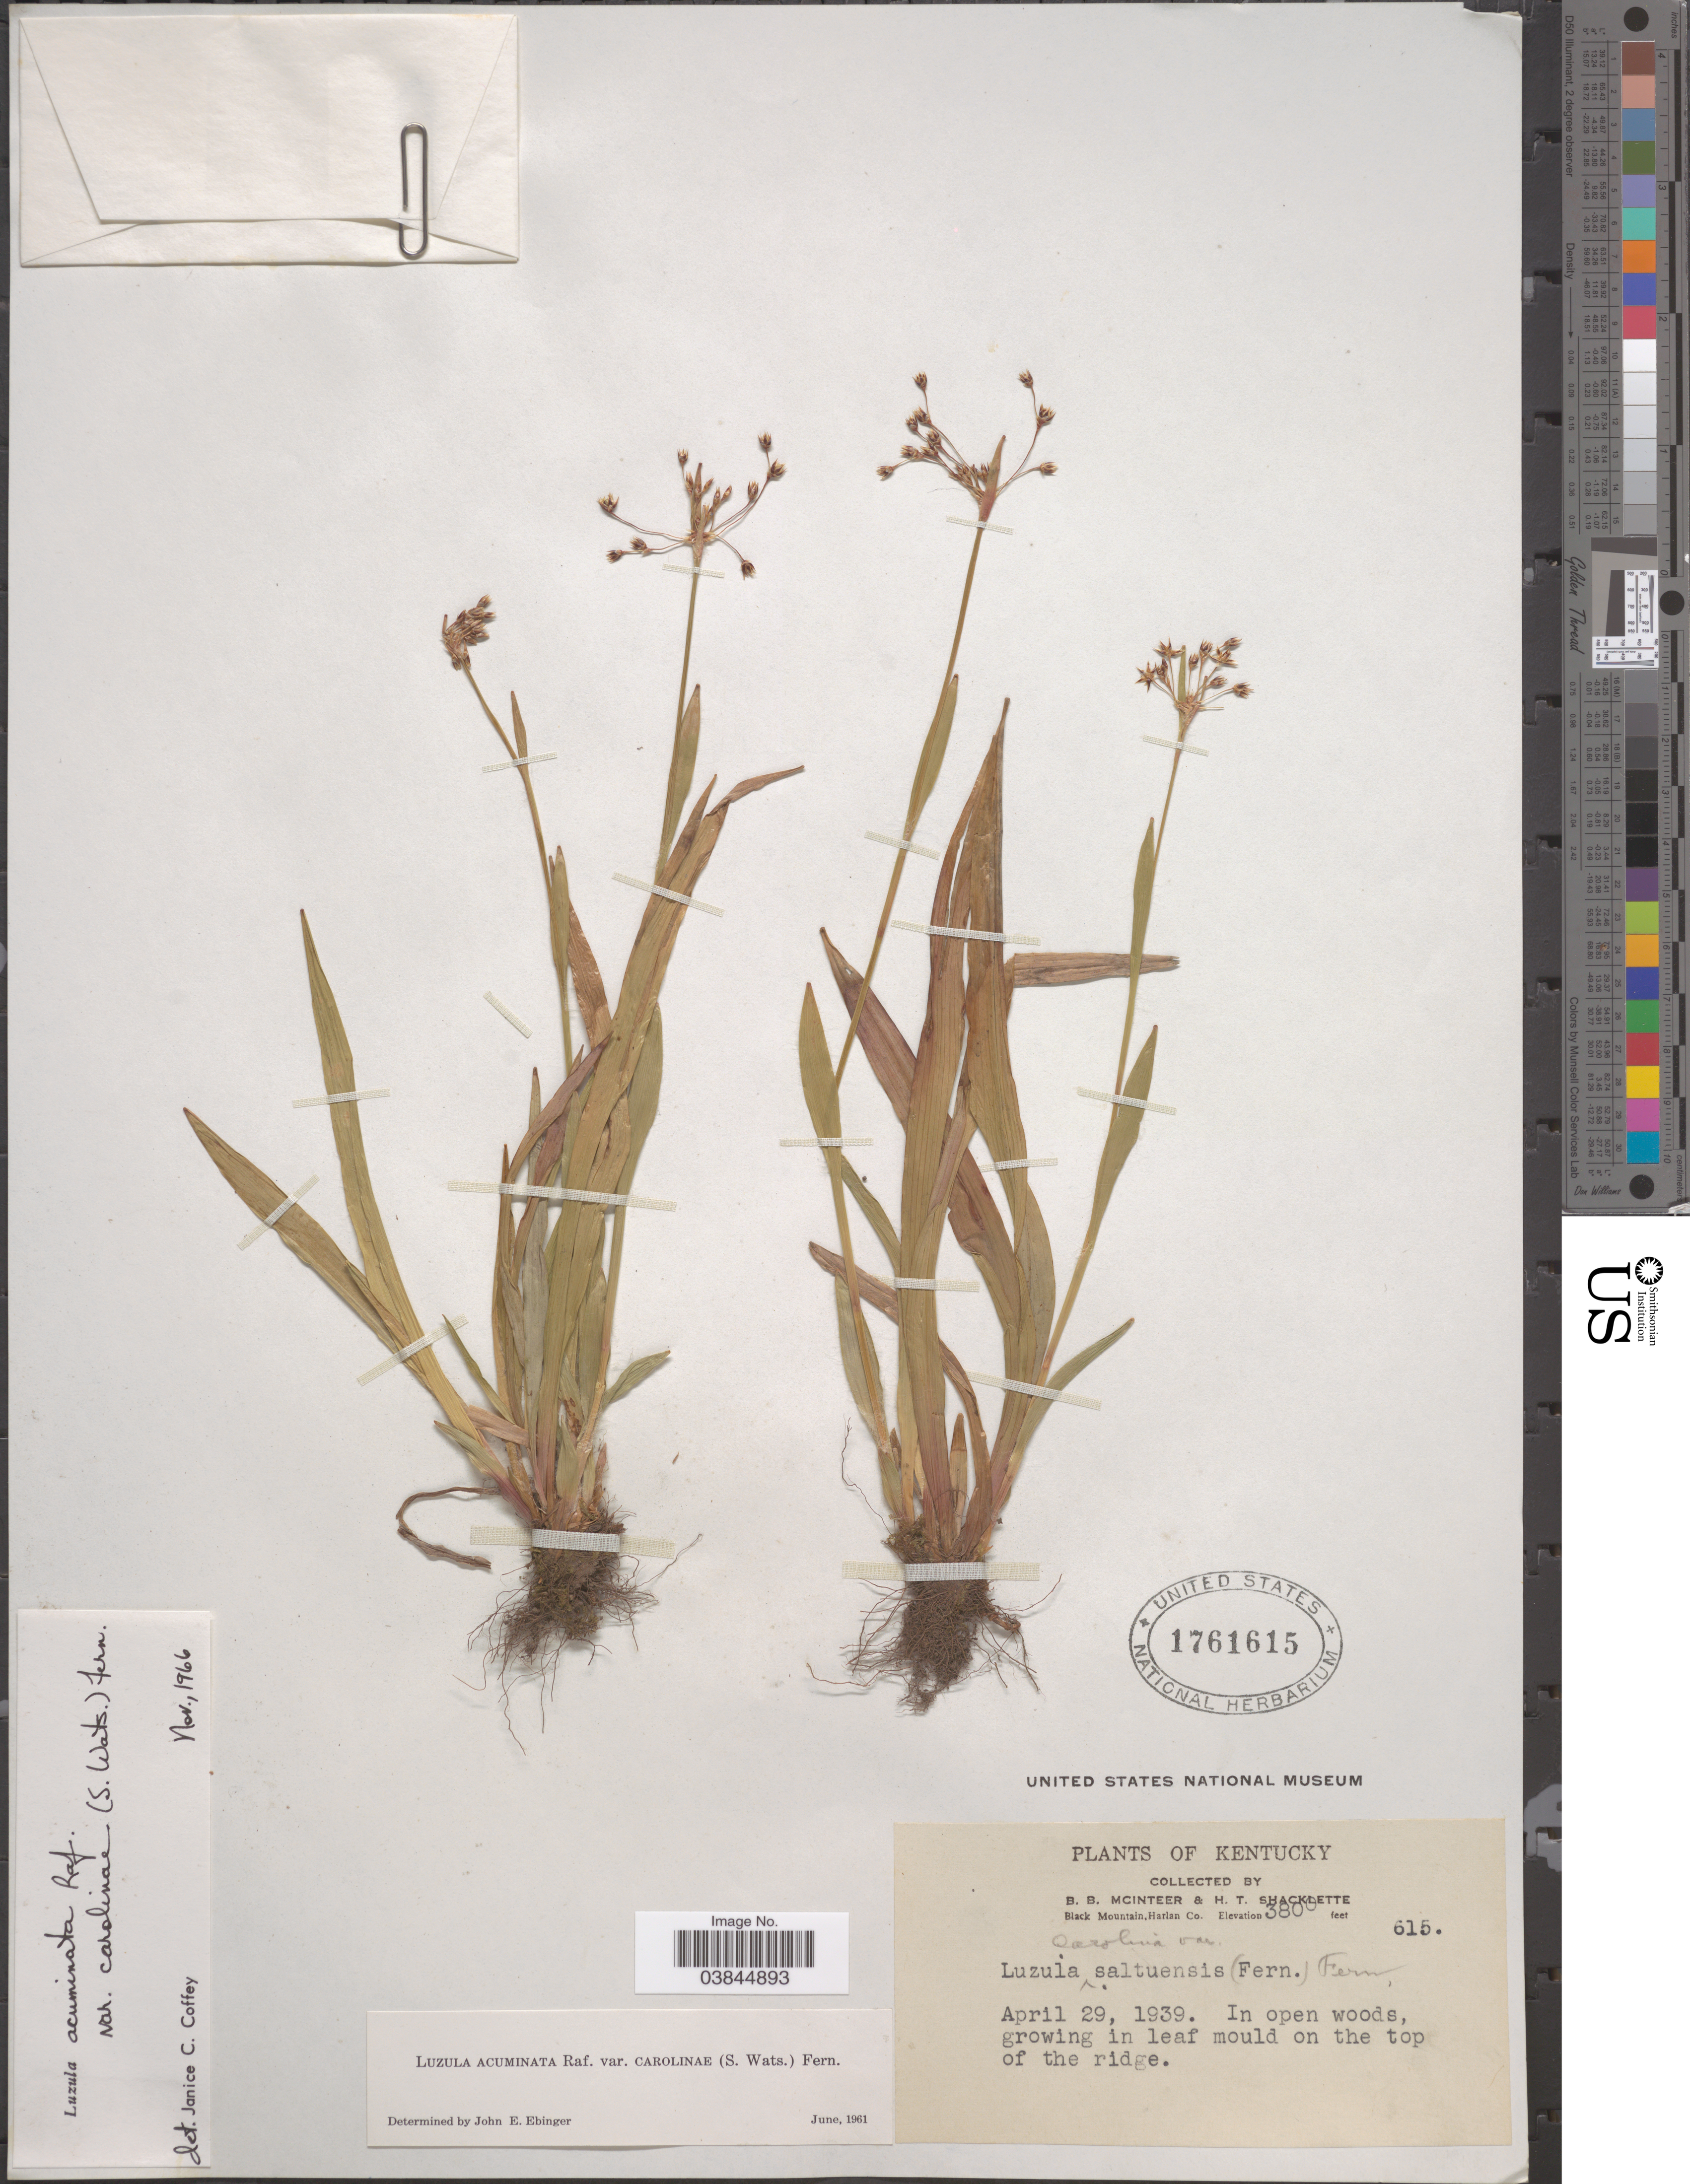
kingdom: Plantae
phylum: Tracheophyta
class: Liliopsida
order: Poales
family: Juncaceae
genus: Luzula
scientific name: Luzula acuminata var. carolinae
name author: (S. Watson) Fernald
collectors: B. McInteer & H. Shacklette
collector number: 615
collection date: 1939-04-29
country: United States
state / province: Kentucky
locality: Black Mountain, Harlan Co.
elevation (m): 1158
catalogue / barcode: US 1761615